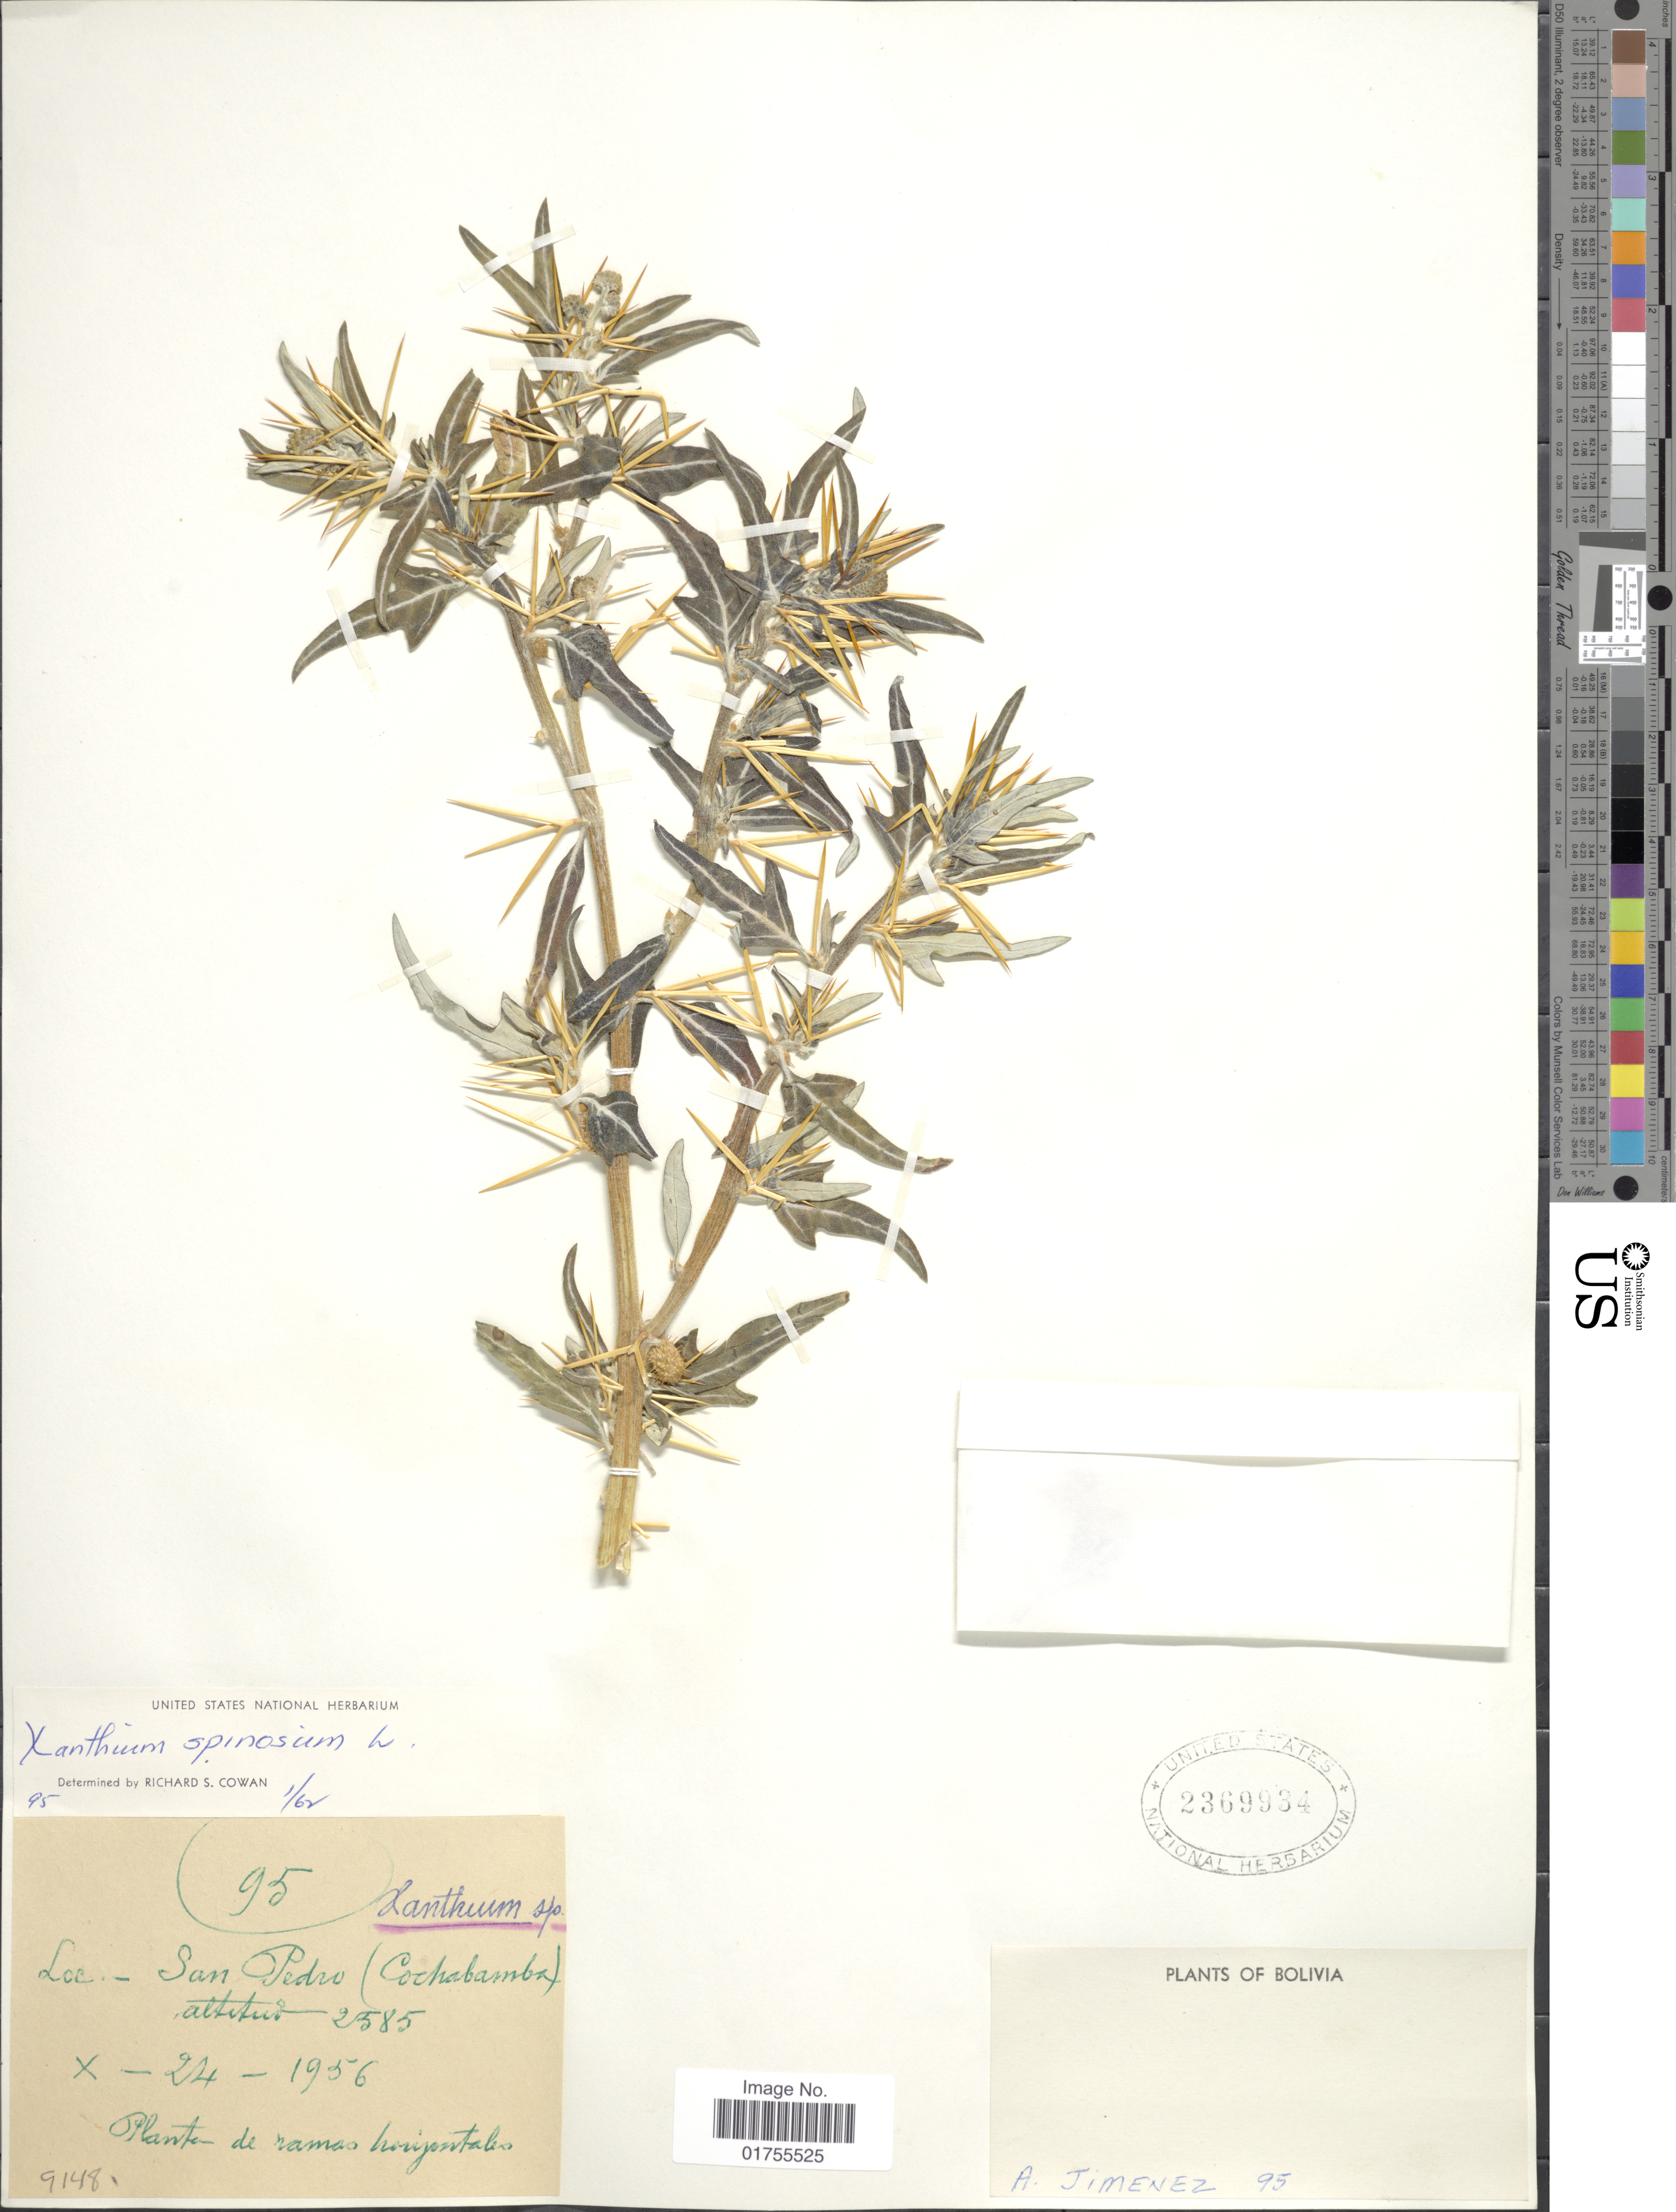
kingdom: Plantae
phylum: Tracheophyta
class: Magnoliopsida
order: Asterales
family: Asteraceae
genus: Xanthium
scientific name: Xanthium spinosum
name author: L.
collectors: A. Jimenez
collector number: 95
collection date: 1956-10-24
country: Bolivia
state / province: Cochabamba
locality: San Pedro (Cochabamba).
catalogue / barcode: US 2369934